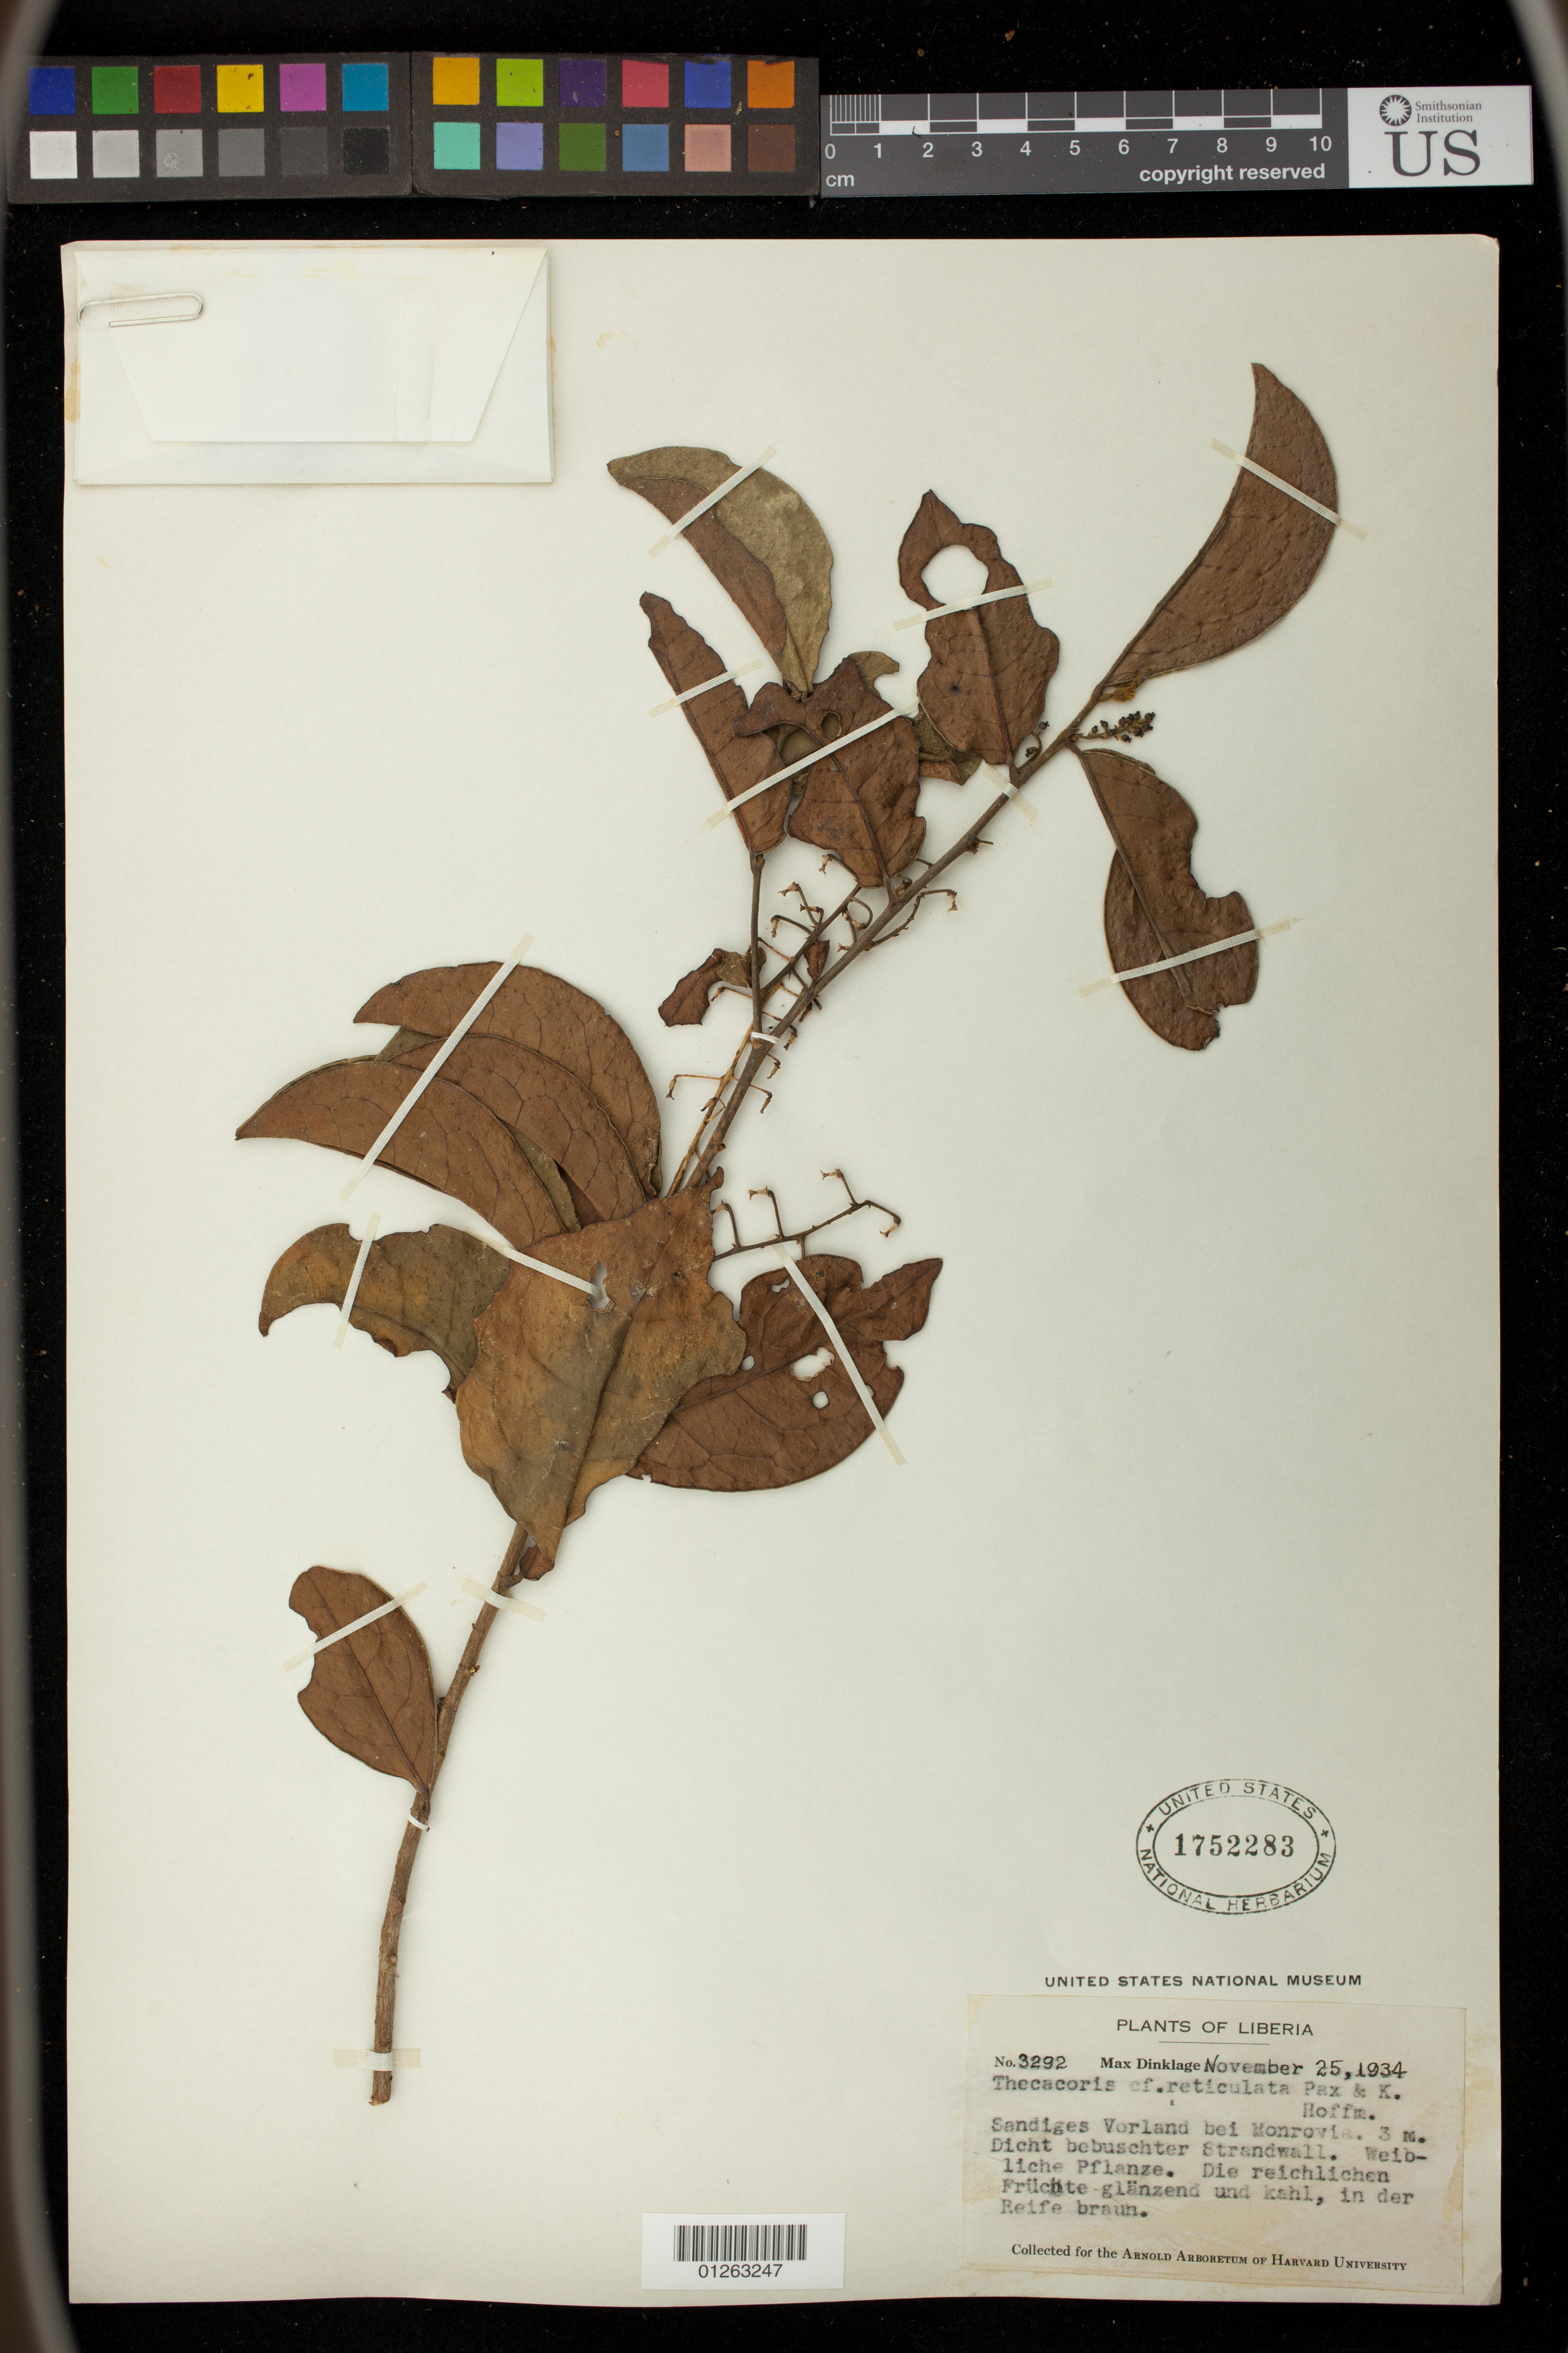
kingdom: Plantae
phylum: Tracheophyta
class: Magnoliopsida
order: Malpighiales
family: Phyllanthaceae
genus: Thecacoris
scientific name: Thecacoris reticulata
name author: Pax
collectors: M. Dinklage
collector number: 3292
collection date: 1934-11-25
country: Liberia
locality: Sandiges Vorland bei Monrovia. 3 m.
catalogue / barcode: US 1752283